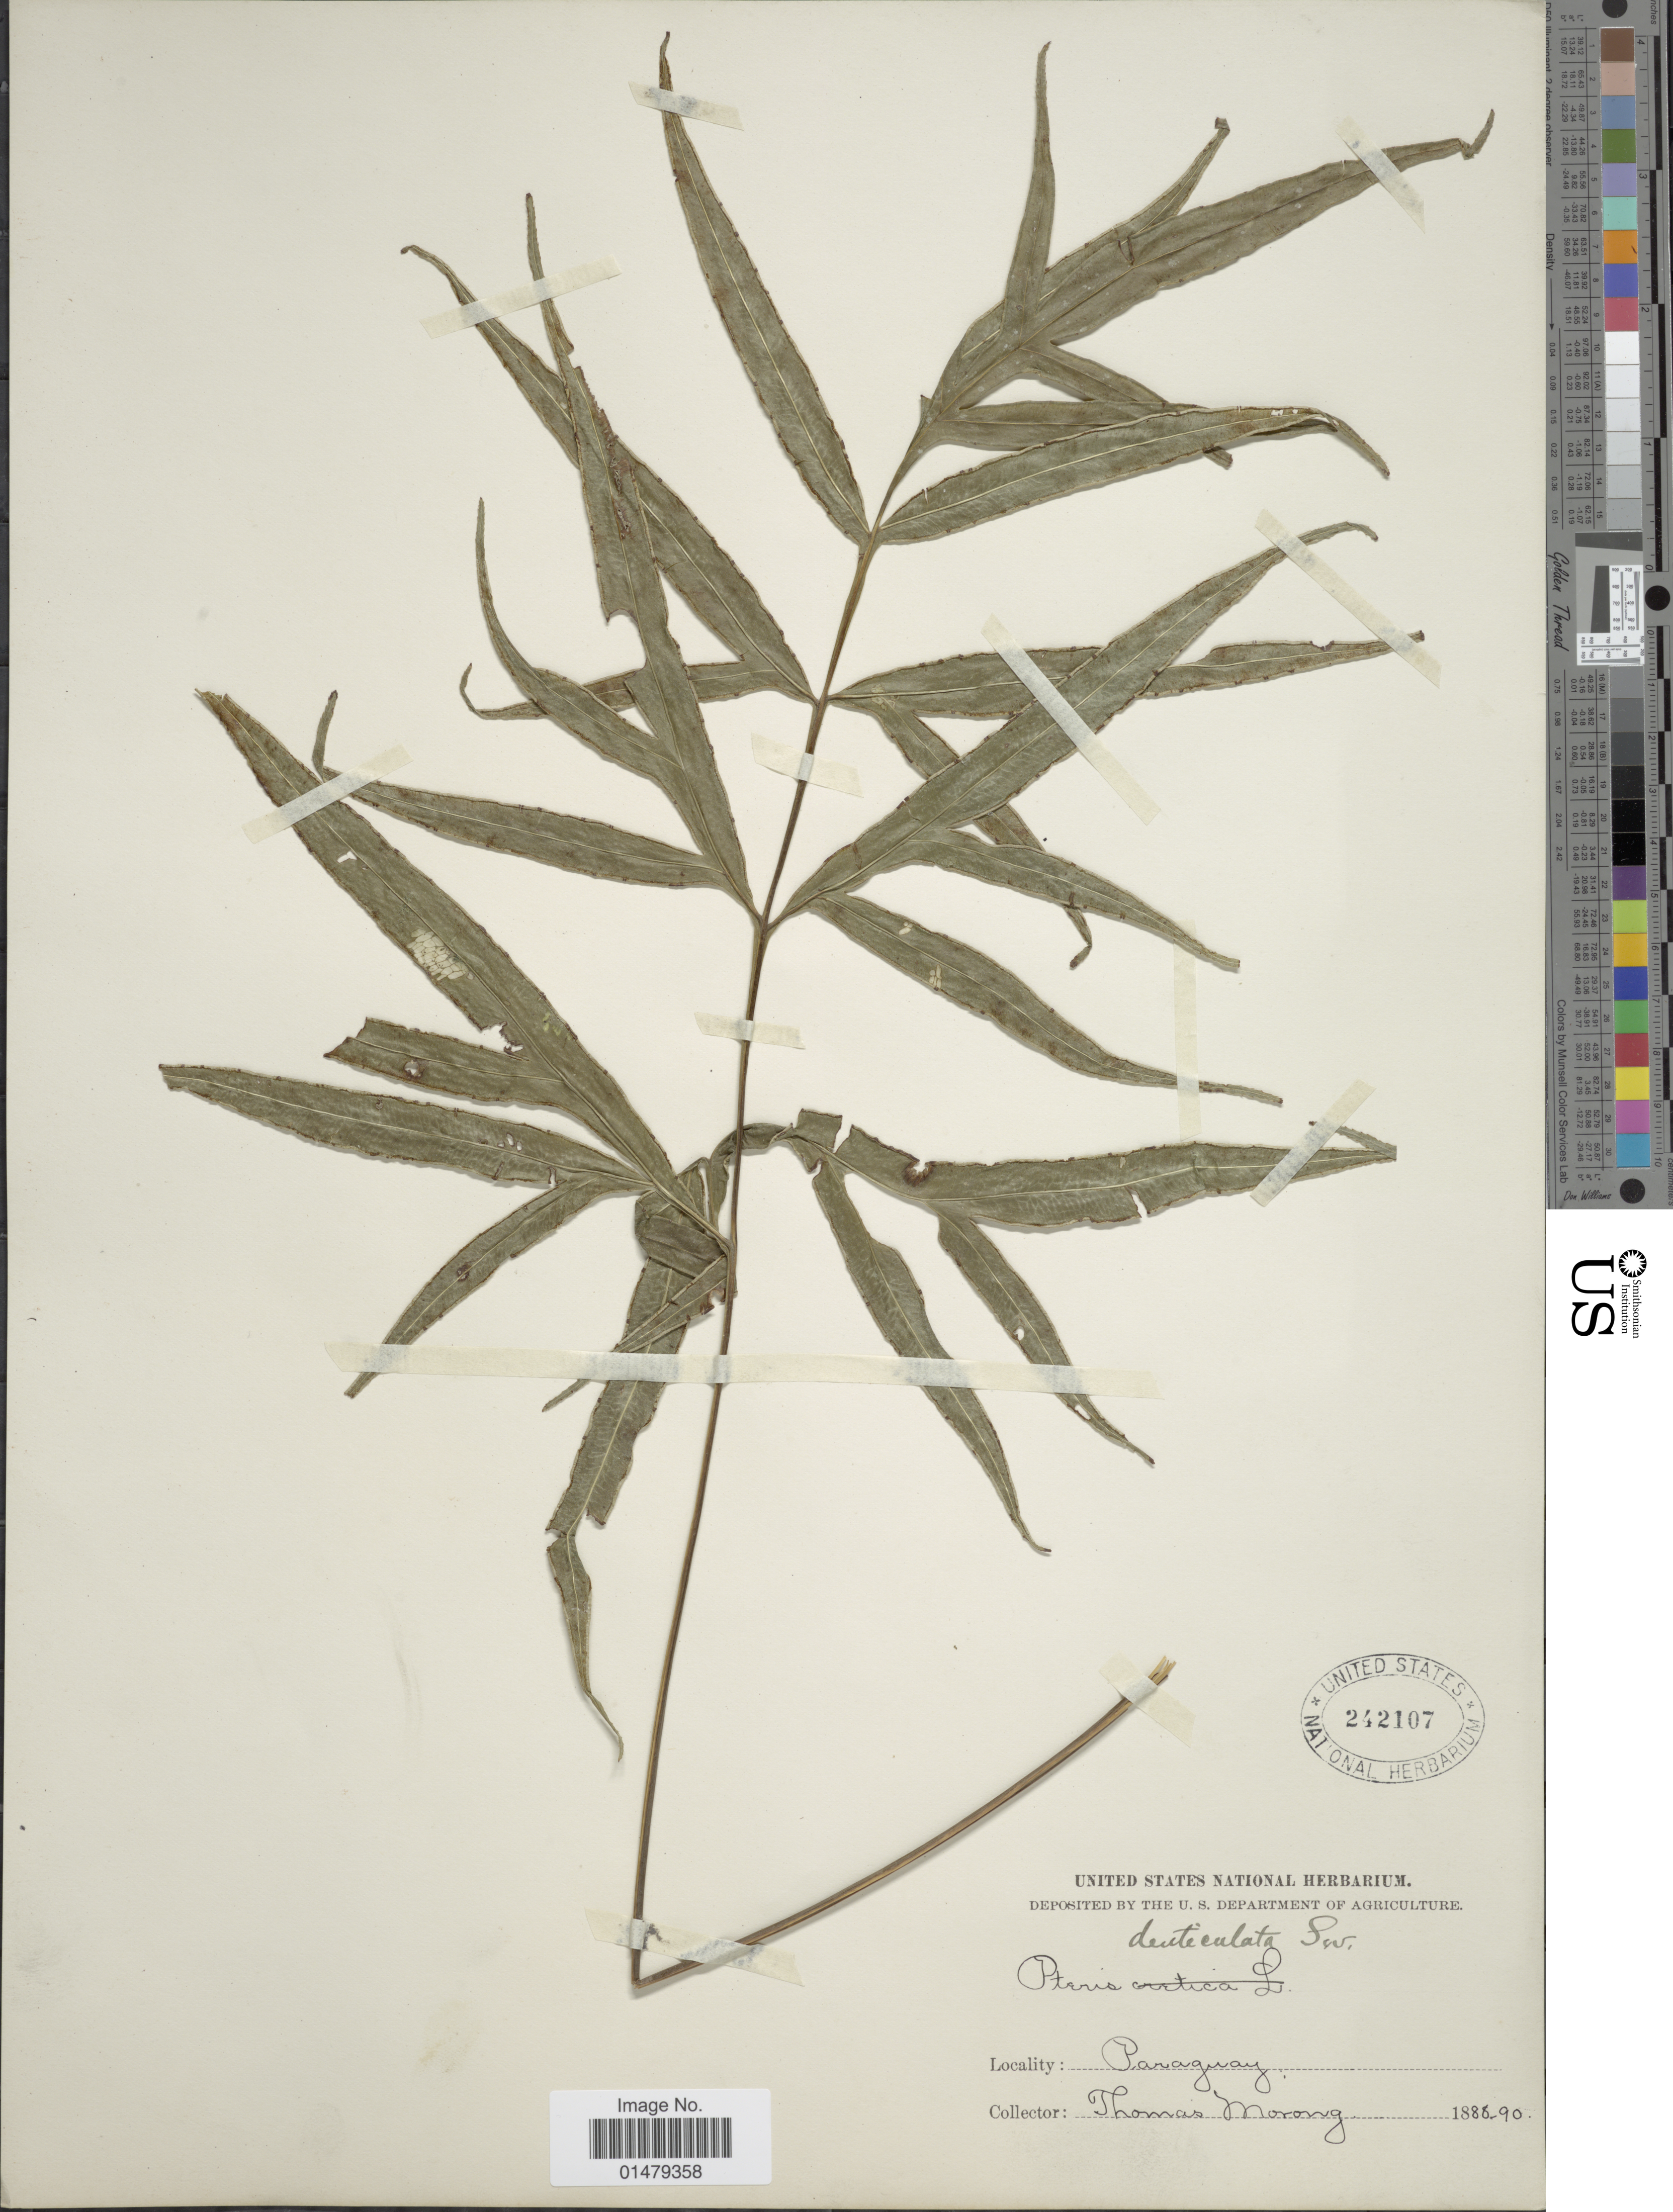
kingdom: Plantae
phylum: Tracheophyta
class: Polypodiopsida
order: Polypodiales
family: Pteridaceae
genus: Pteris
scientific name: Pteris denticulata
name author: Sw.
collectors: ex herb. T. Morong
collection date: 1888/1890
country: Paraguay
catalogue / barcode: US 242107